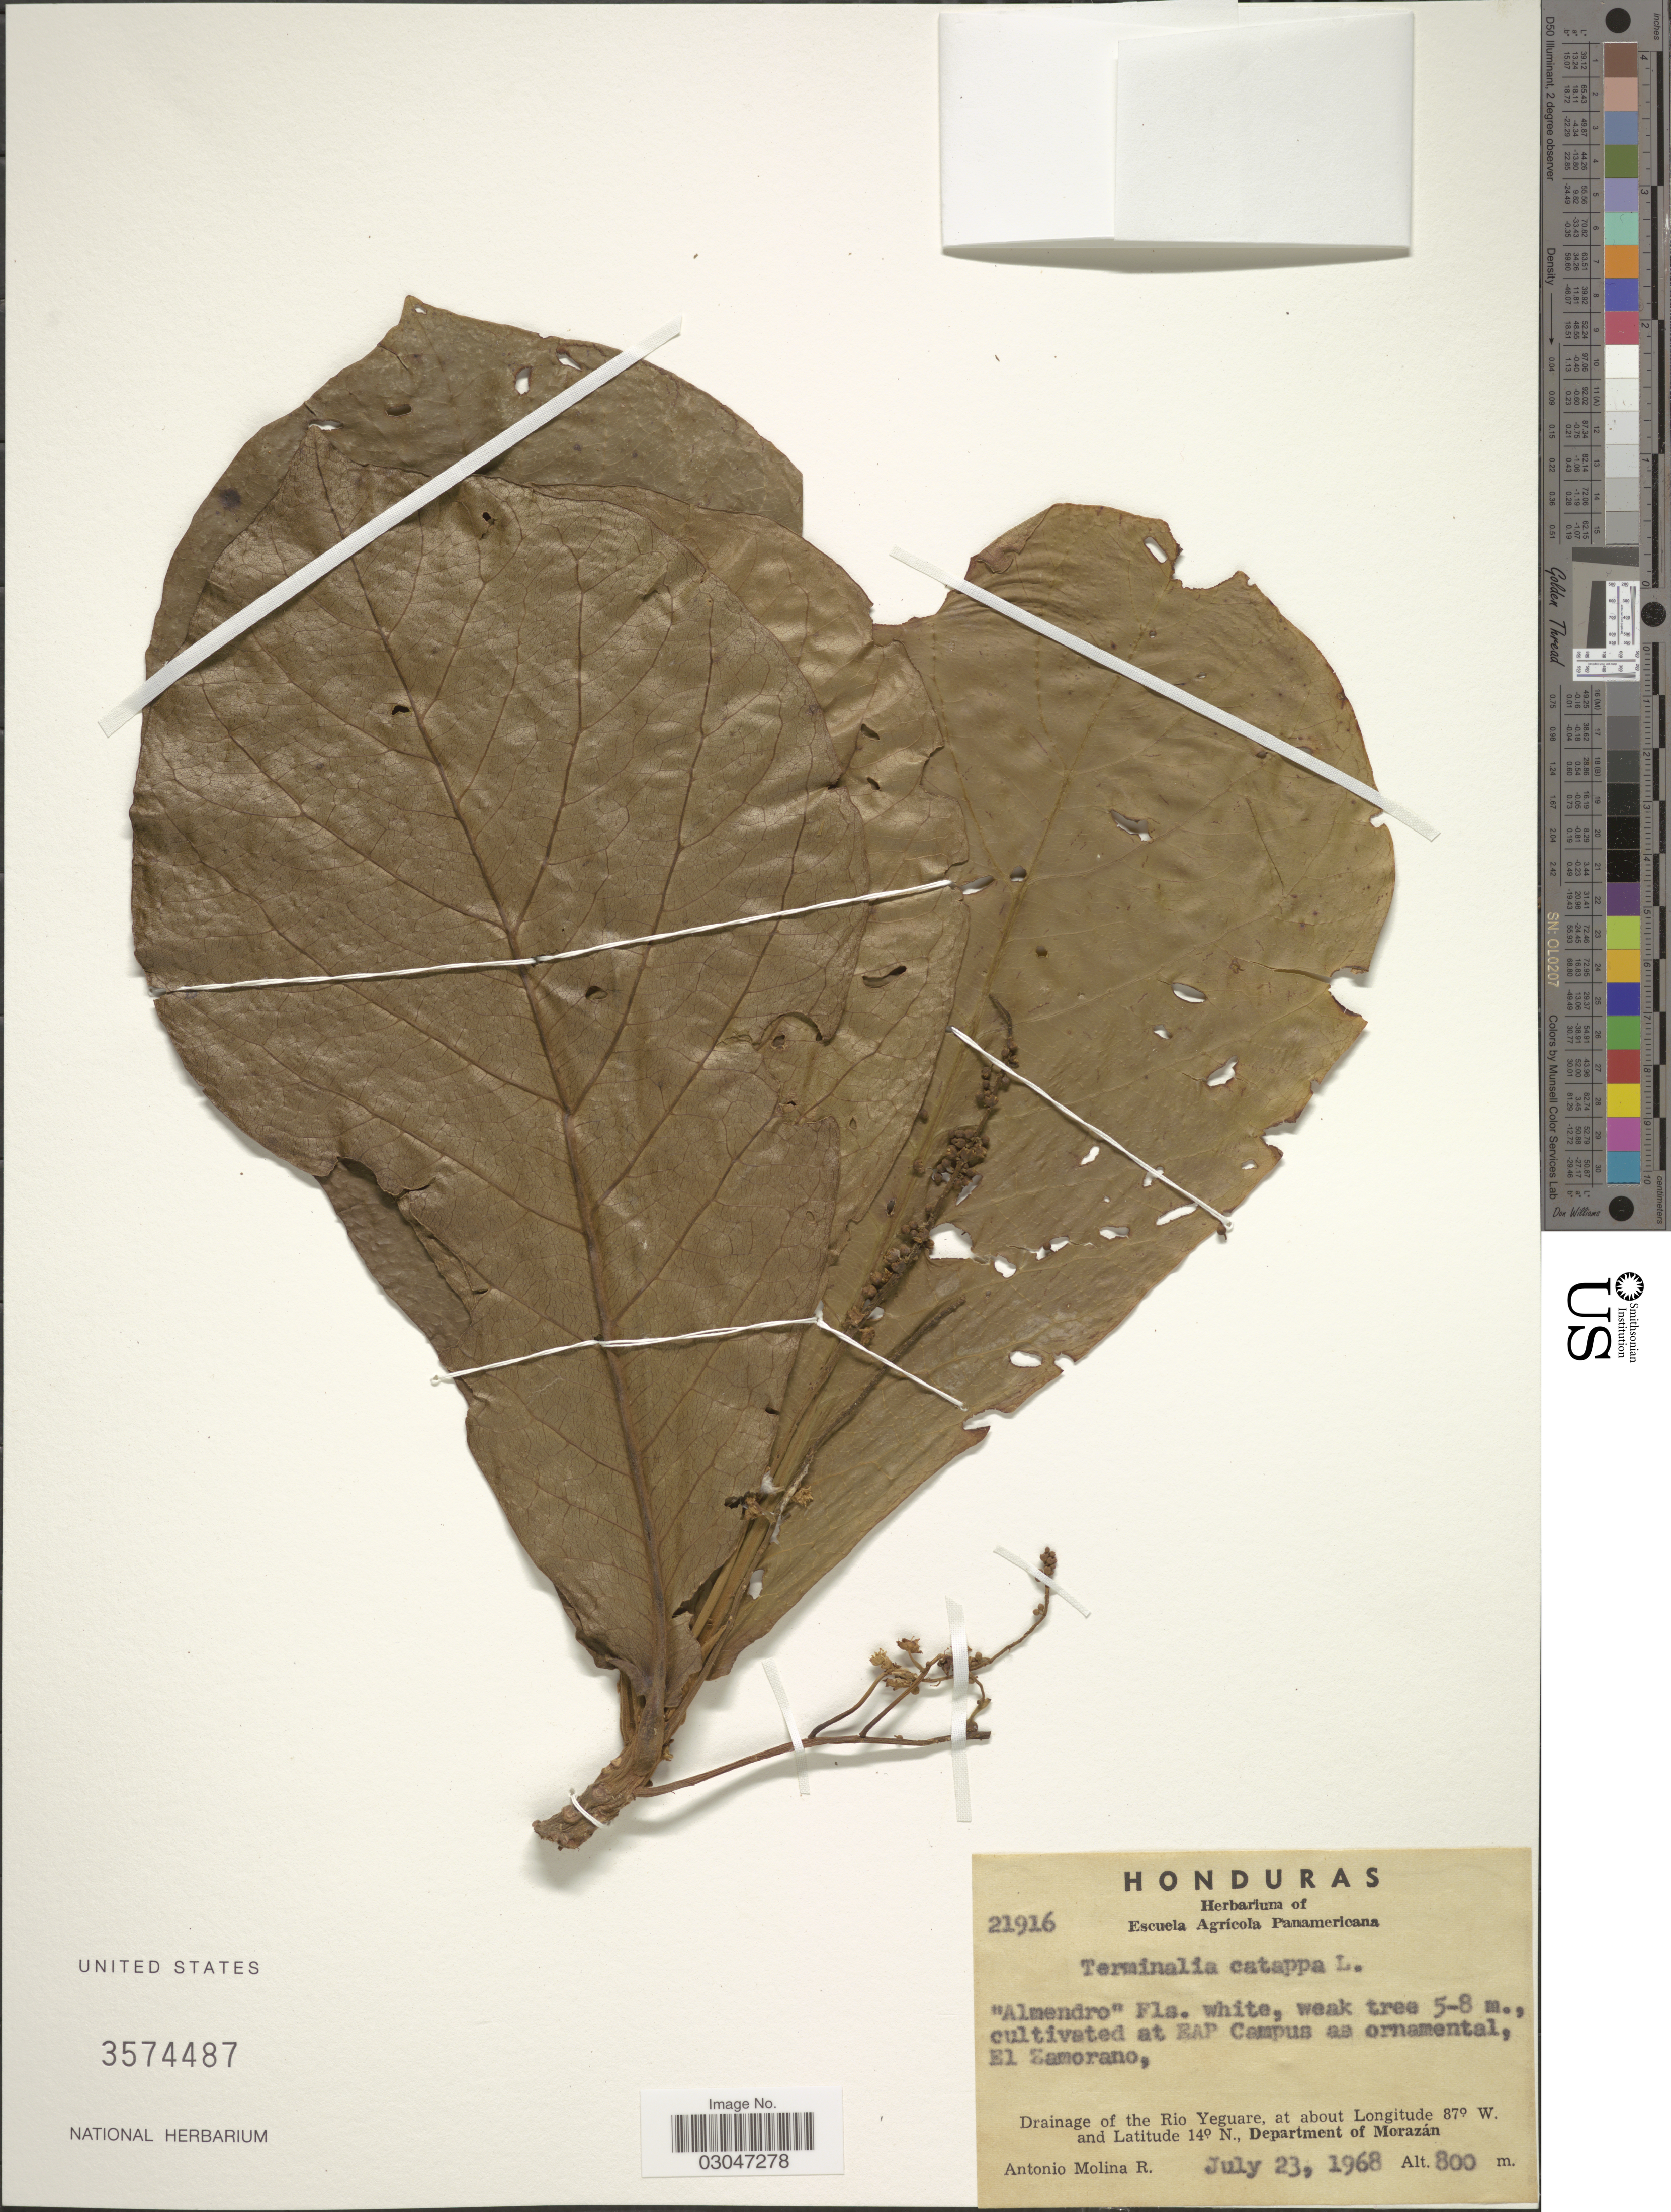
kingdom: Plantae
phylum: Tracheophyta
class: Magnoliopsida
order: Myrtales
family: Combretaceae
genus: Terminalia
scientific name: Terminalia catappa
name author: L.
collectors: A. Molina R.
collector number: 21916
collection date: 1968-07-23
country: Honduras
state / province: Fco. Morazán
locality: Cultivated at EAP Campus as ornamental.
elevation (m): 800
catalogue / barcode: US 3574487